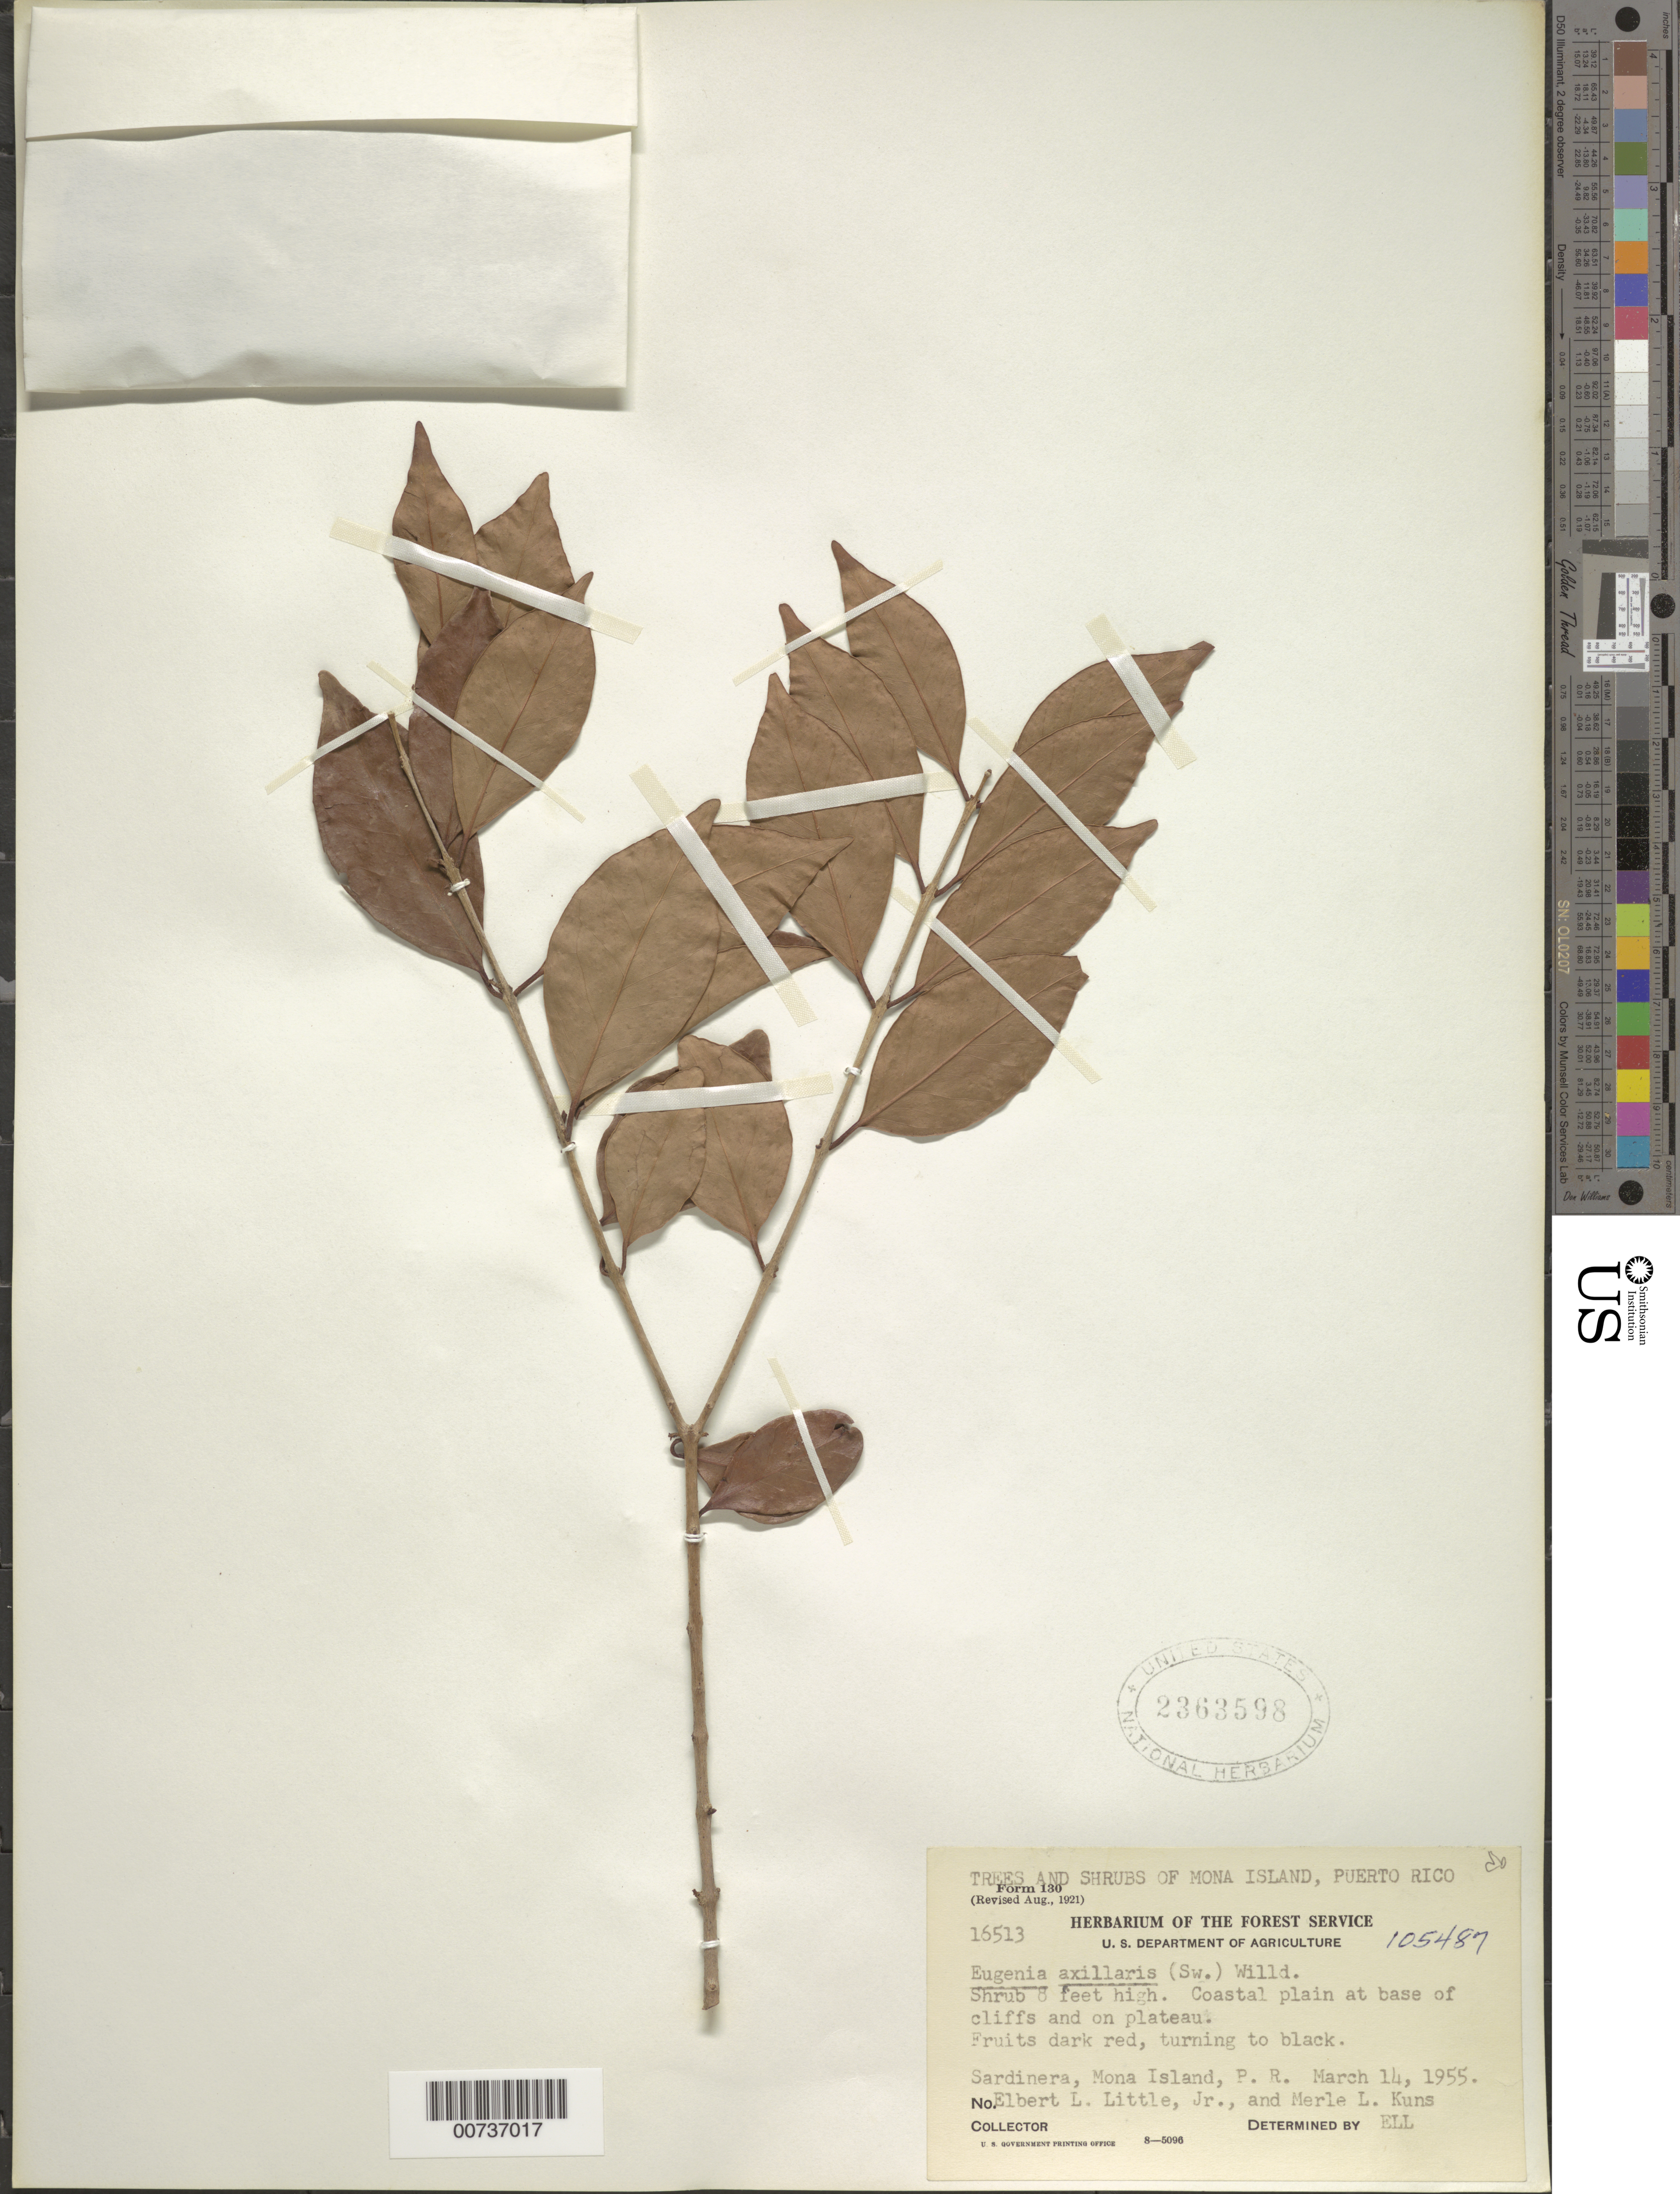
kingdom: Plantae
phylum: Tracheophyta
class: Magnoliopsida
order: Myrtales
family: Myrtaceae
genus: Eugenia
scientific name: Eugenia axillaris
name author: (Sw.) Willd.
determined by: Little, Elbert L., Jr., (FSSR), United States Department of Agriculture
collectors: E. L. Little & M. Kuns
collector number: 16513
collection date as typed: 14 Mar 1955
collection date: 1955-03-14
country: Puerto Rico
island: Mona I.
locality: Sardinera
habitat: Coastal plain at base of cliffs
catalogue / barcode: US 2363598